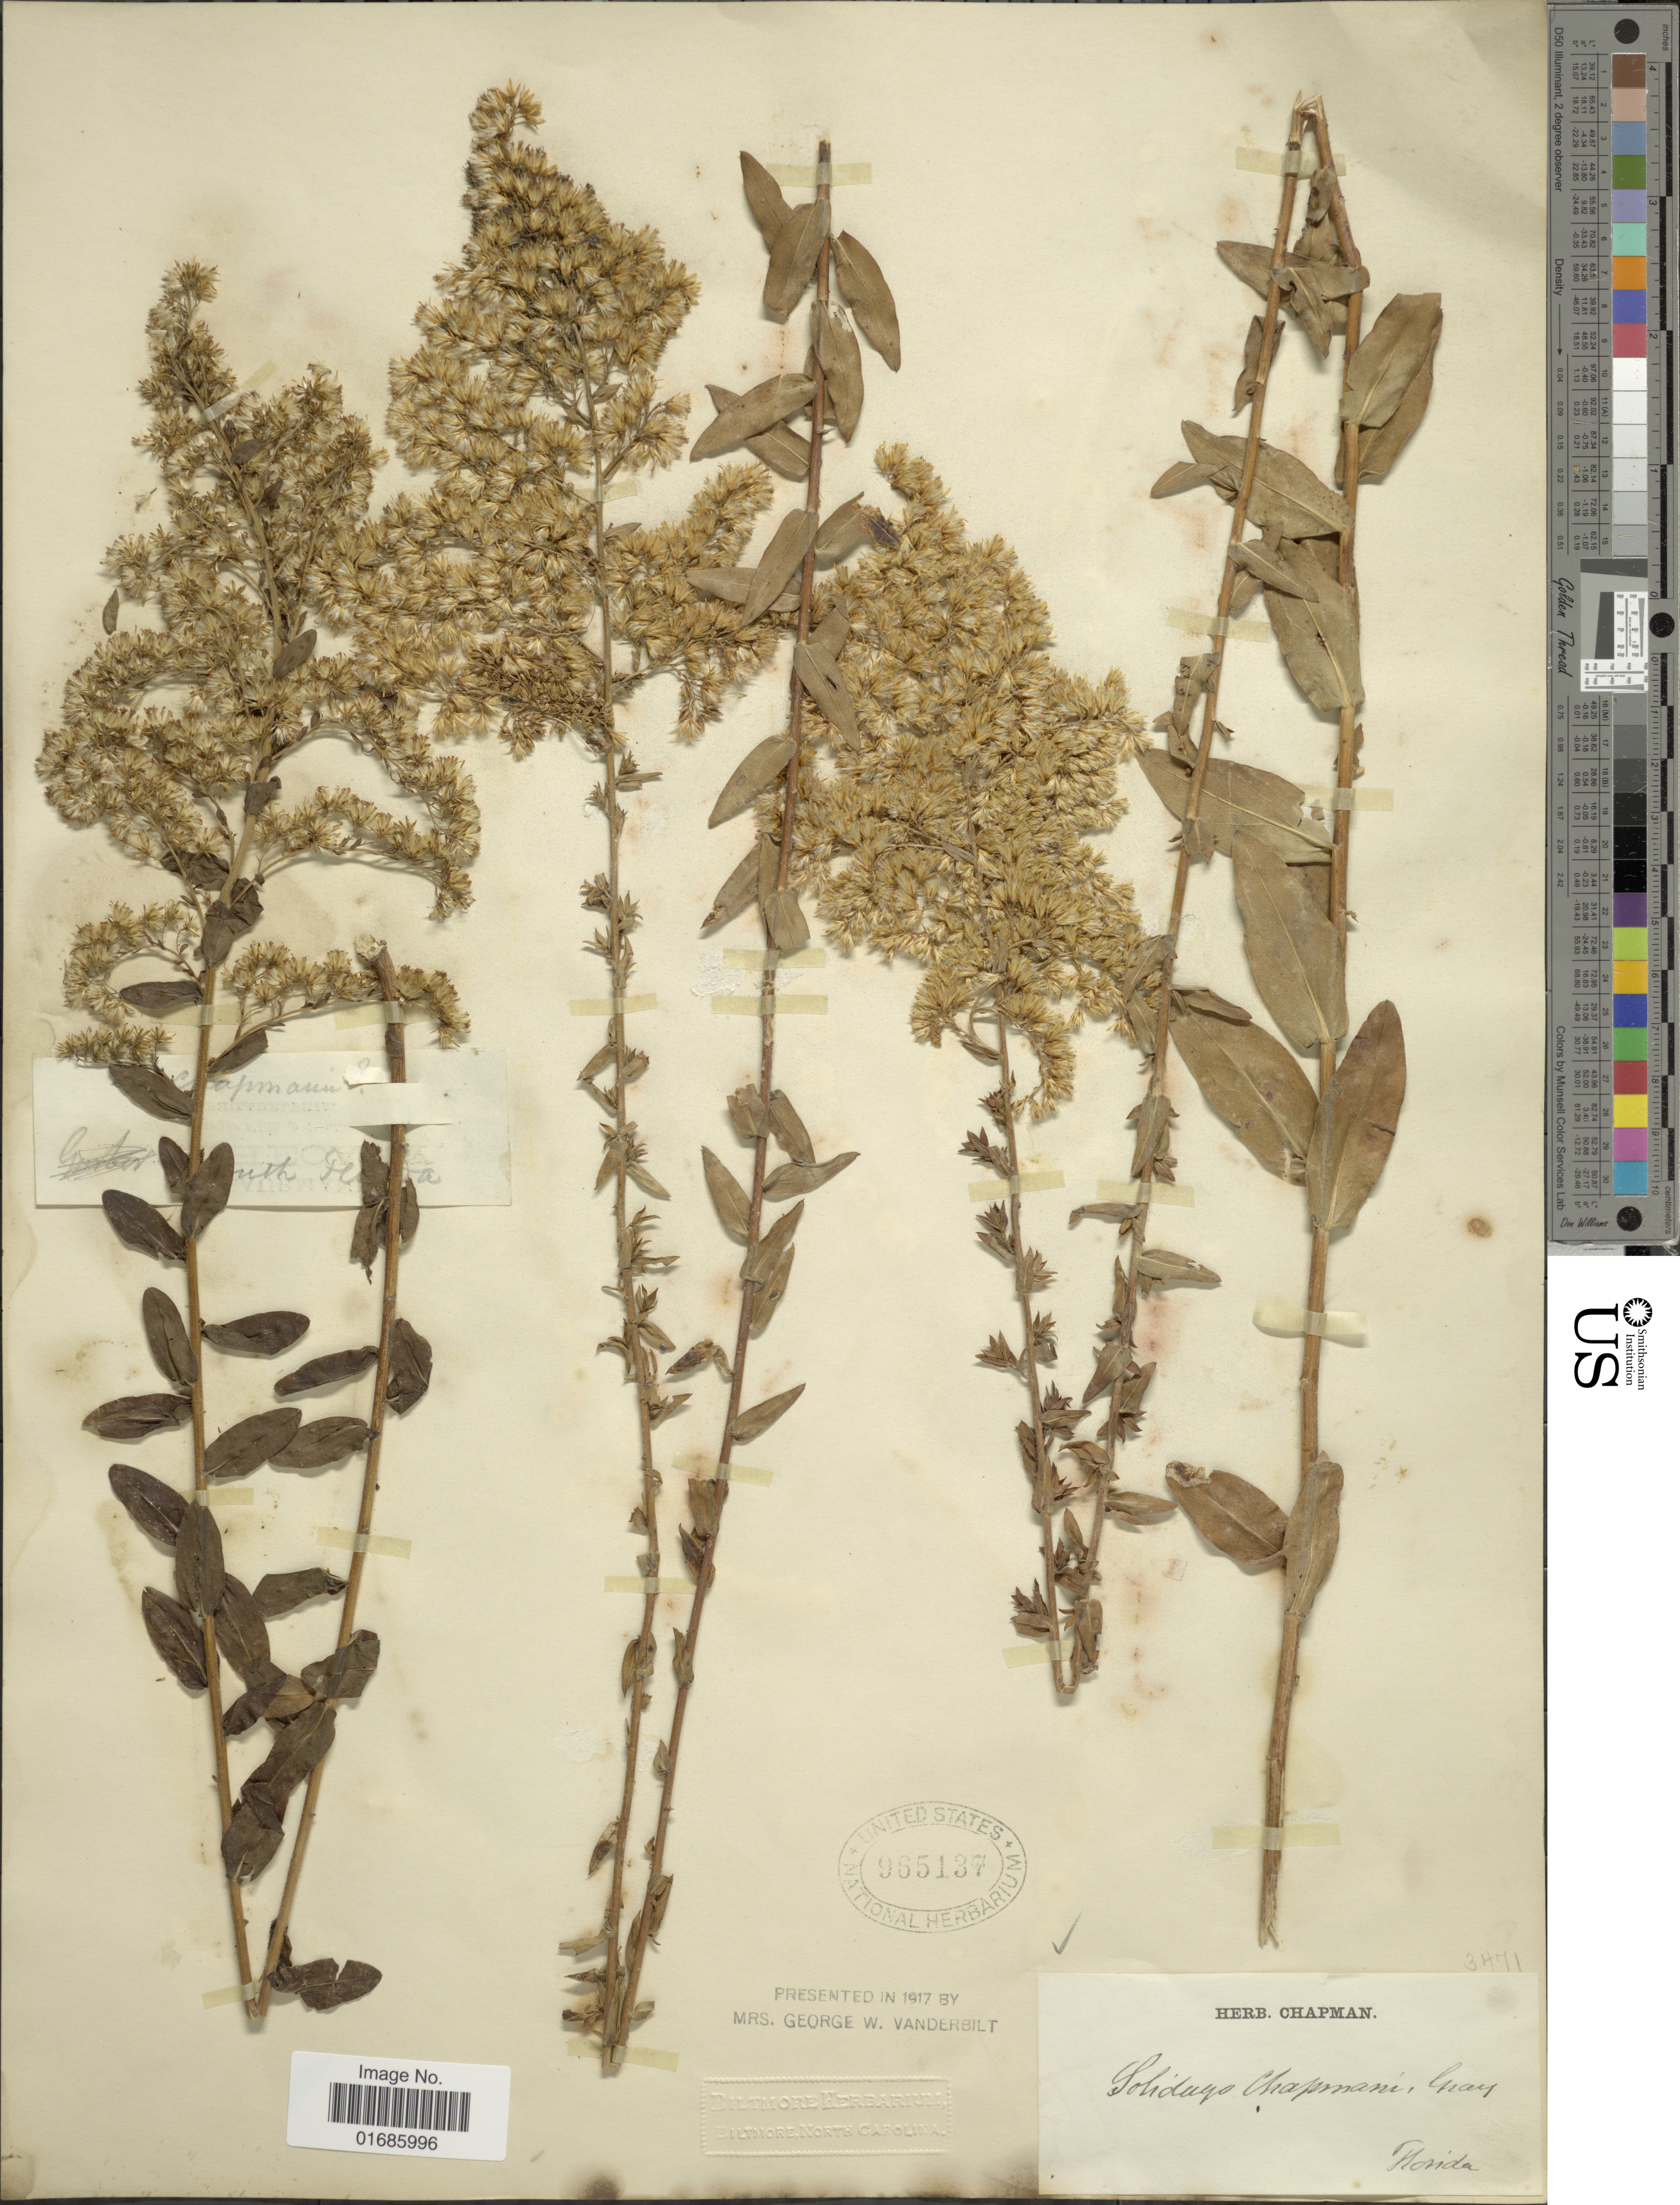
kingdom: Plantae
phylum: Tracheophyta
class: Magnoliopsida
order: Asterales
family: Asteraceae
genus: Solidago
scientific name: Solidago chapmanii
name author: Torr. & A. Gray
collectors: ex herb. Chapman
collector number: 3471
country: United States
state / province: Florida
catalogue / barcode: US 965137